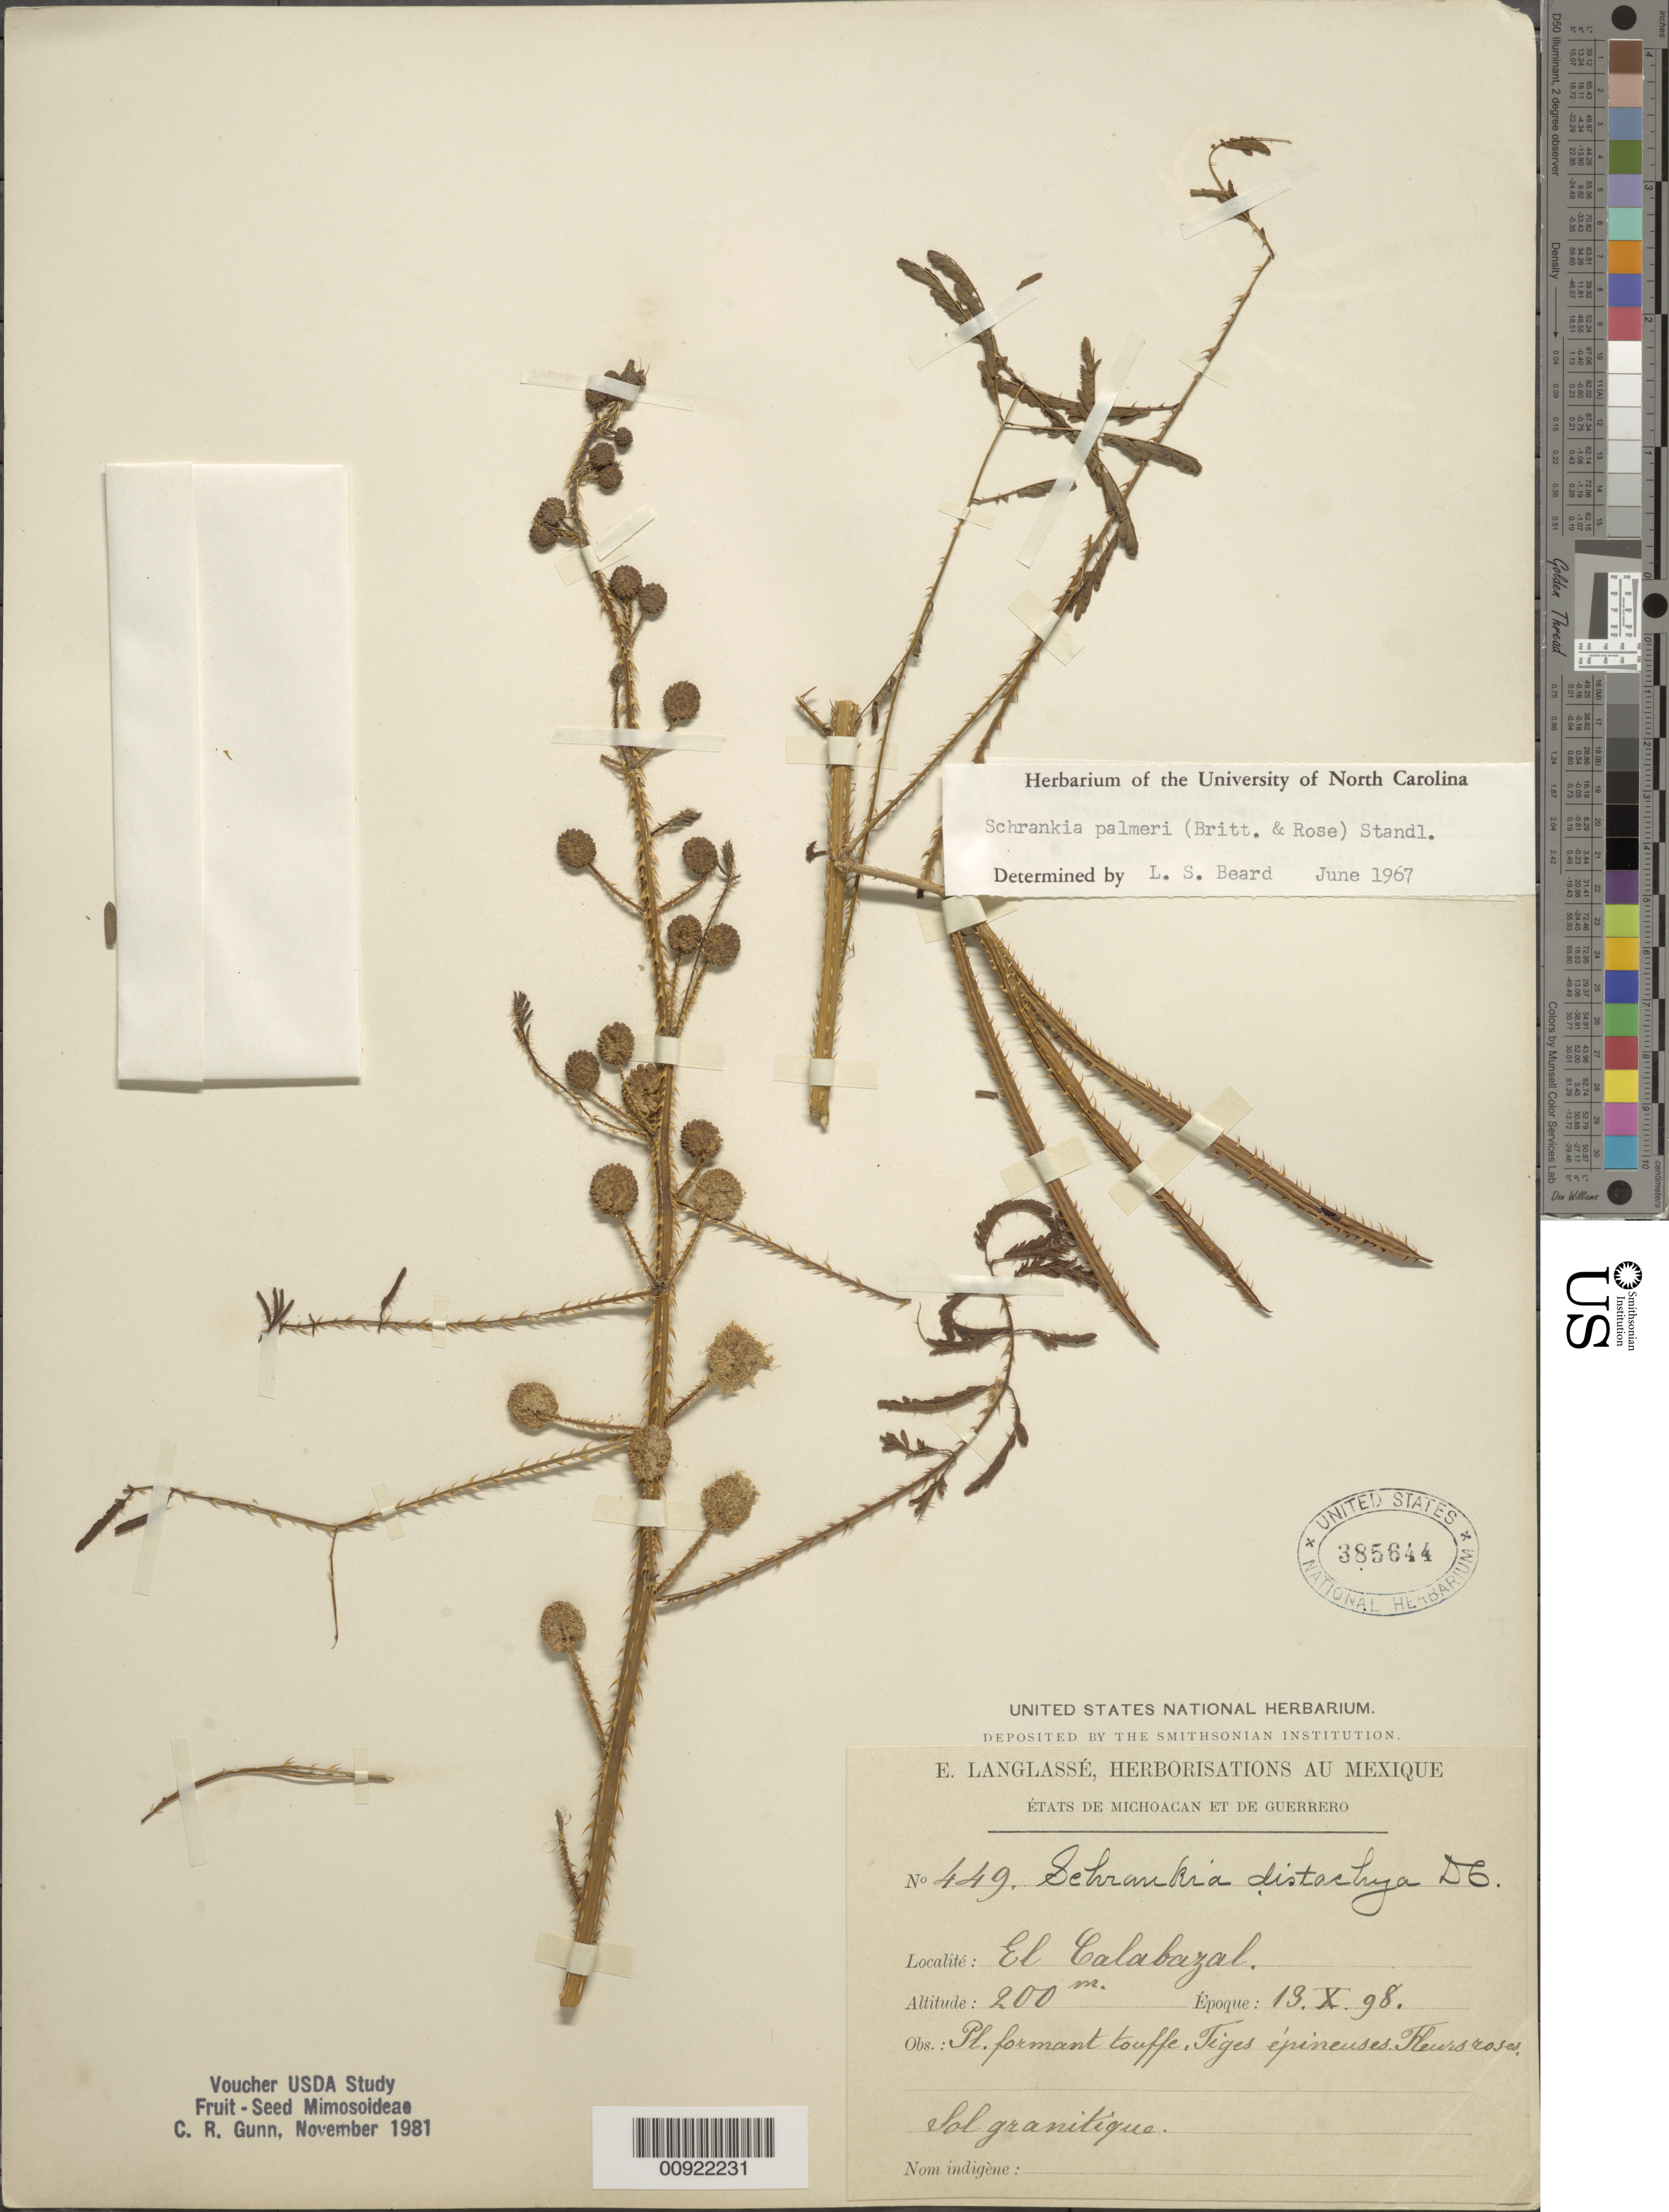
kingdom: Plantae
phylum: Tracheophyta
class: Magnoliopsida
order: Fabales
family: Fabaceae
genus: Mimosa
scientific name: Mimosa palmeri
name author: Rose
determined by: Strong, M. T., (US), Smithsonian Institution - National Museum of Natural History (UNITED STATES)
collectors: E. Langlassé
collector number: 449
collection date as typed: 13 Oct 1898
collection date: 1898-10-13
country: Mexico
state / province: Guerrero / Michoacán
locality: El Calabazal. États de Michoacán et de Guerrero.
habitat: Sol granitique.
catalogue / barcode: US 385644